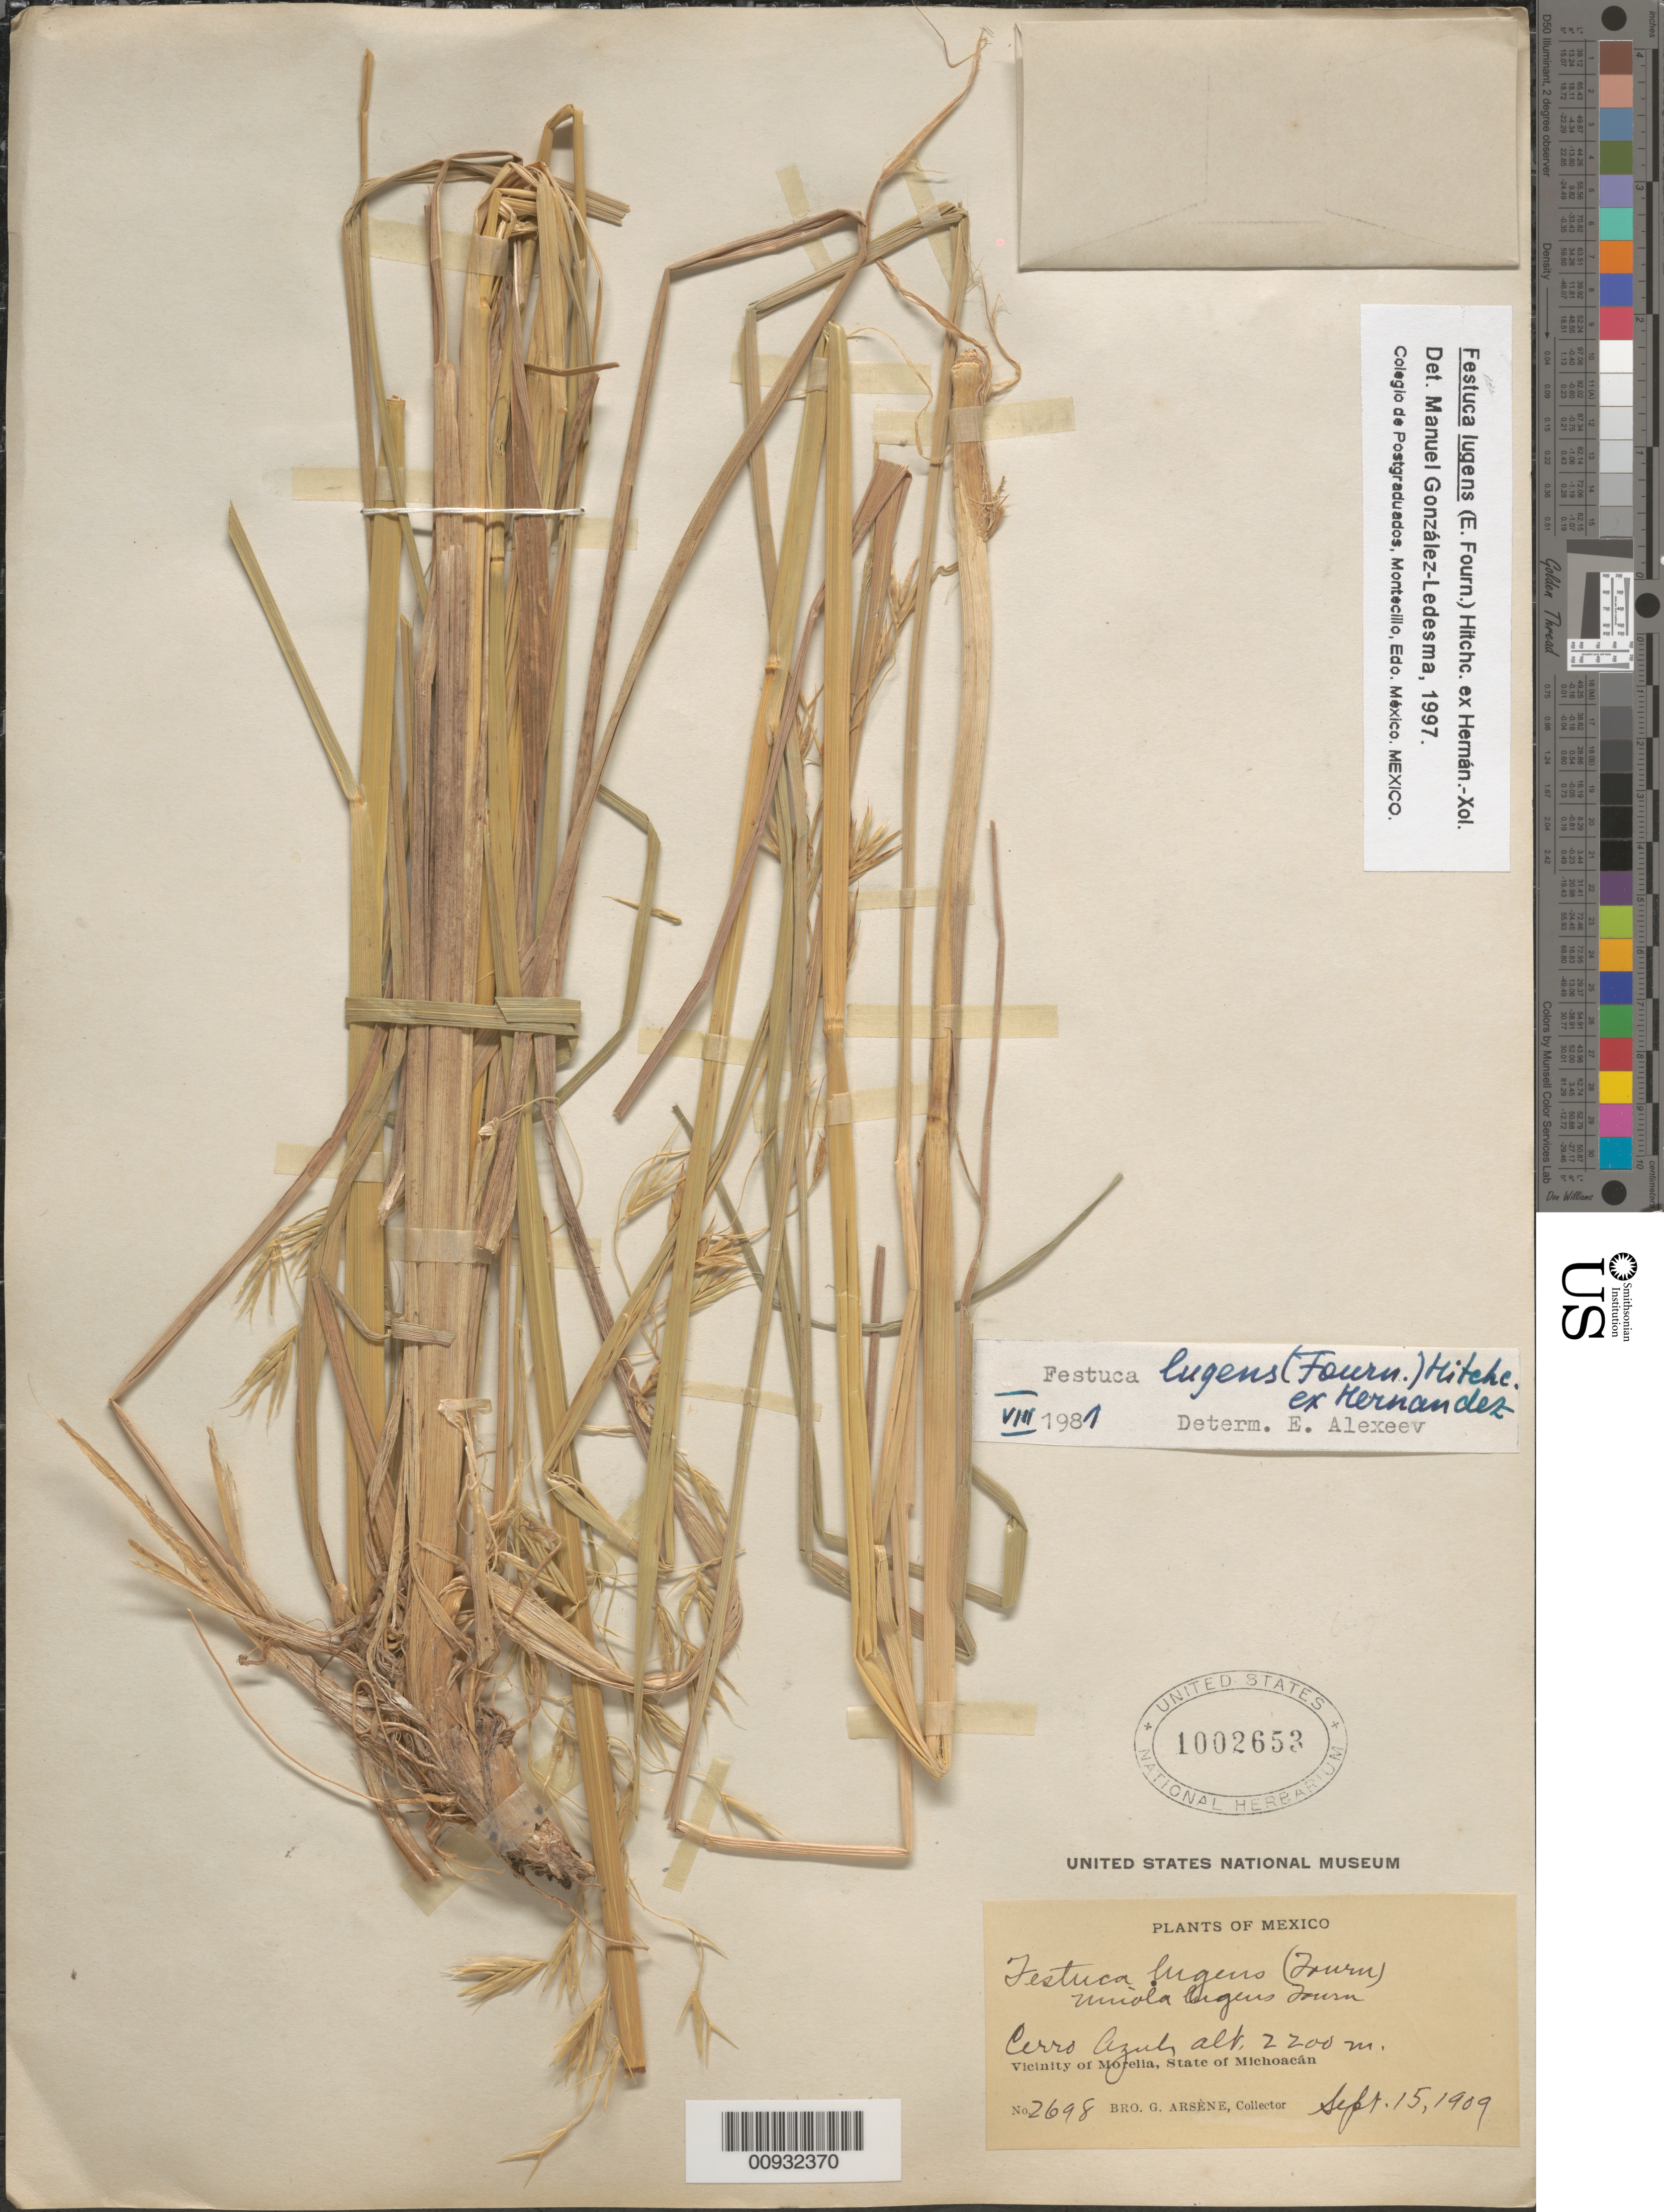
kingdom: Plantae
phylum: Tracheophyta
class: Liliopsida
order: Poales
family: Poaceae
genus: Festuca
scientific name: Festuca lugens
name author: (E. Fourn.) Hitchc. ex Hern.-Xol.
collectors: Bro. G. Arsène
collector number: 2698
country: Mexico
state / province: Michoacán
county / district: Morelia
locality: Cerro Azul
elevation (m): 2200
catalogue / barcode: US 1002653